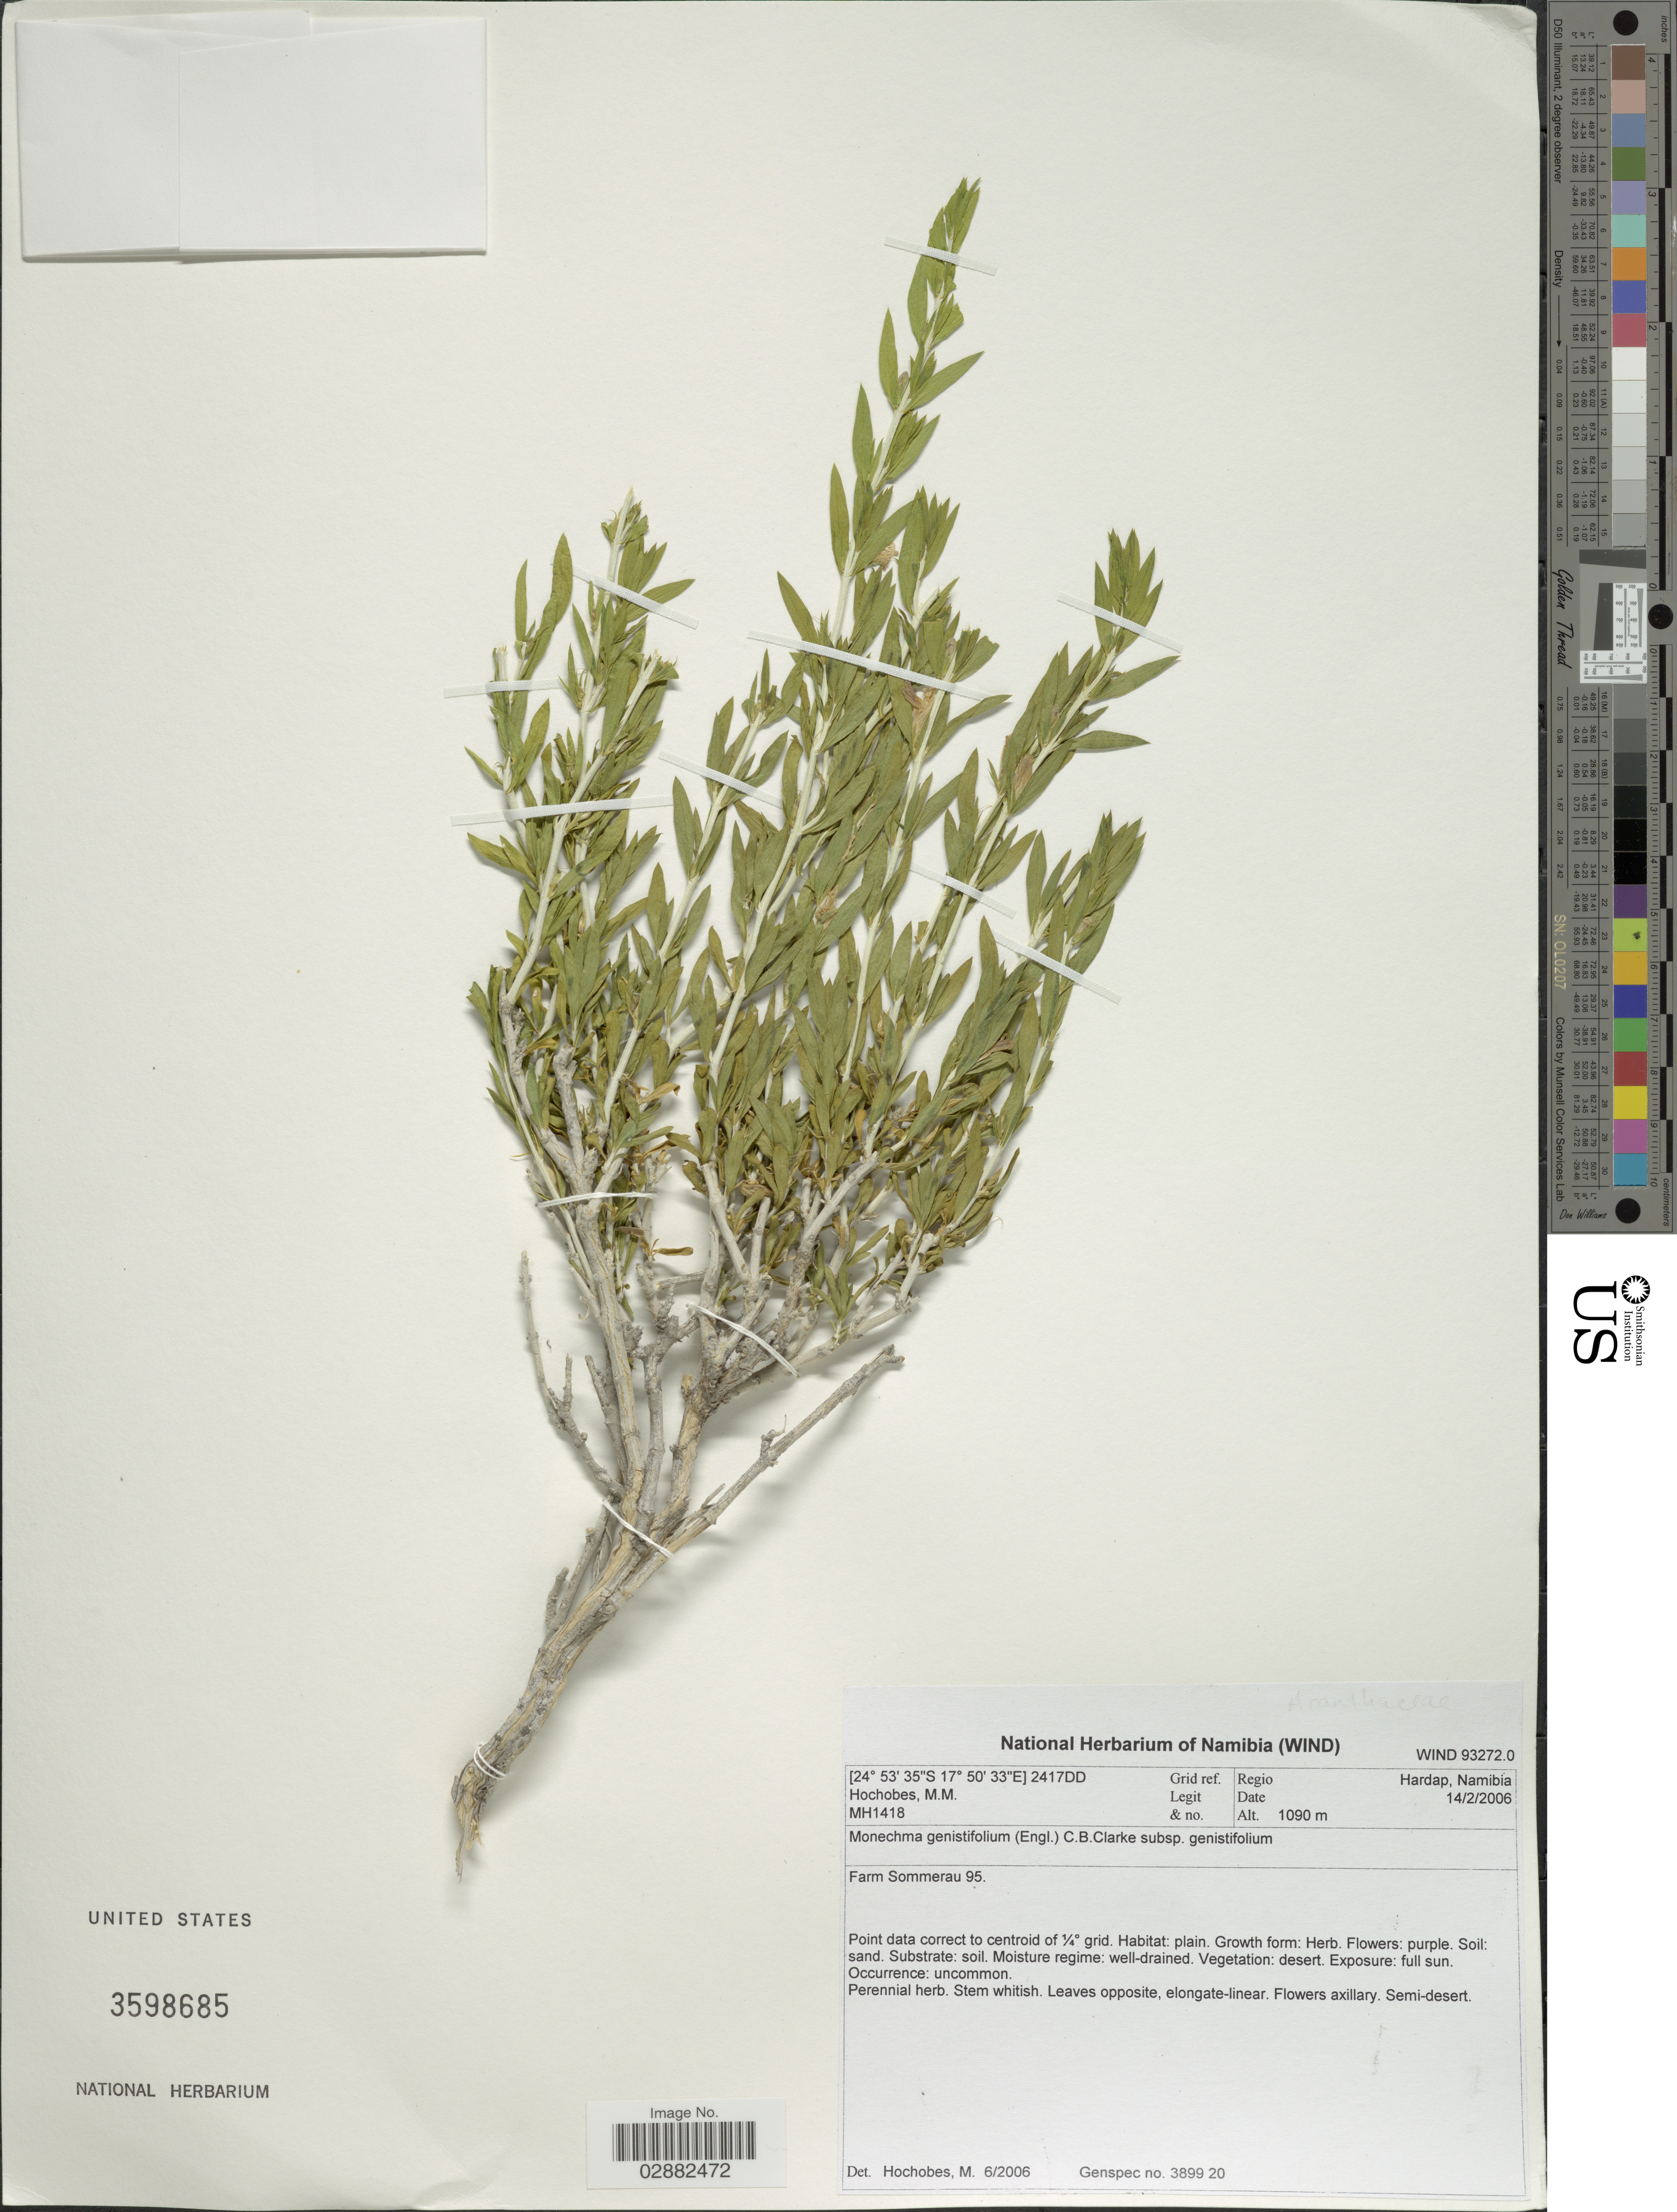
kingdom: Plantae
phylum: Tracheophyta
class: Magnoliopsida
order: Lamiales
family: Acanthaceae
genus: Justicia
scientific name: Justicia genistifolia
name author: Engl.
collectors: M. Hochobes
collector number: MH1418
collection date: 2006-02-14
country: Namibia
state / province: Hardap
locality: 2417DD, Regio Hardap, Namibia, Farm Sommerau 95.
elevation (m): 1090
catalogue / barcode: US 3598685